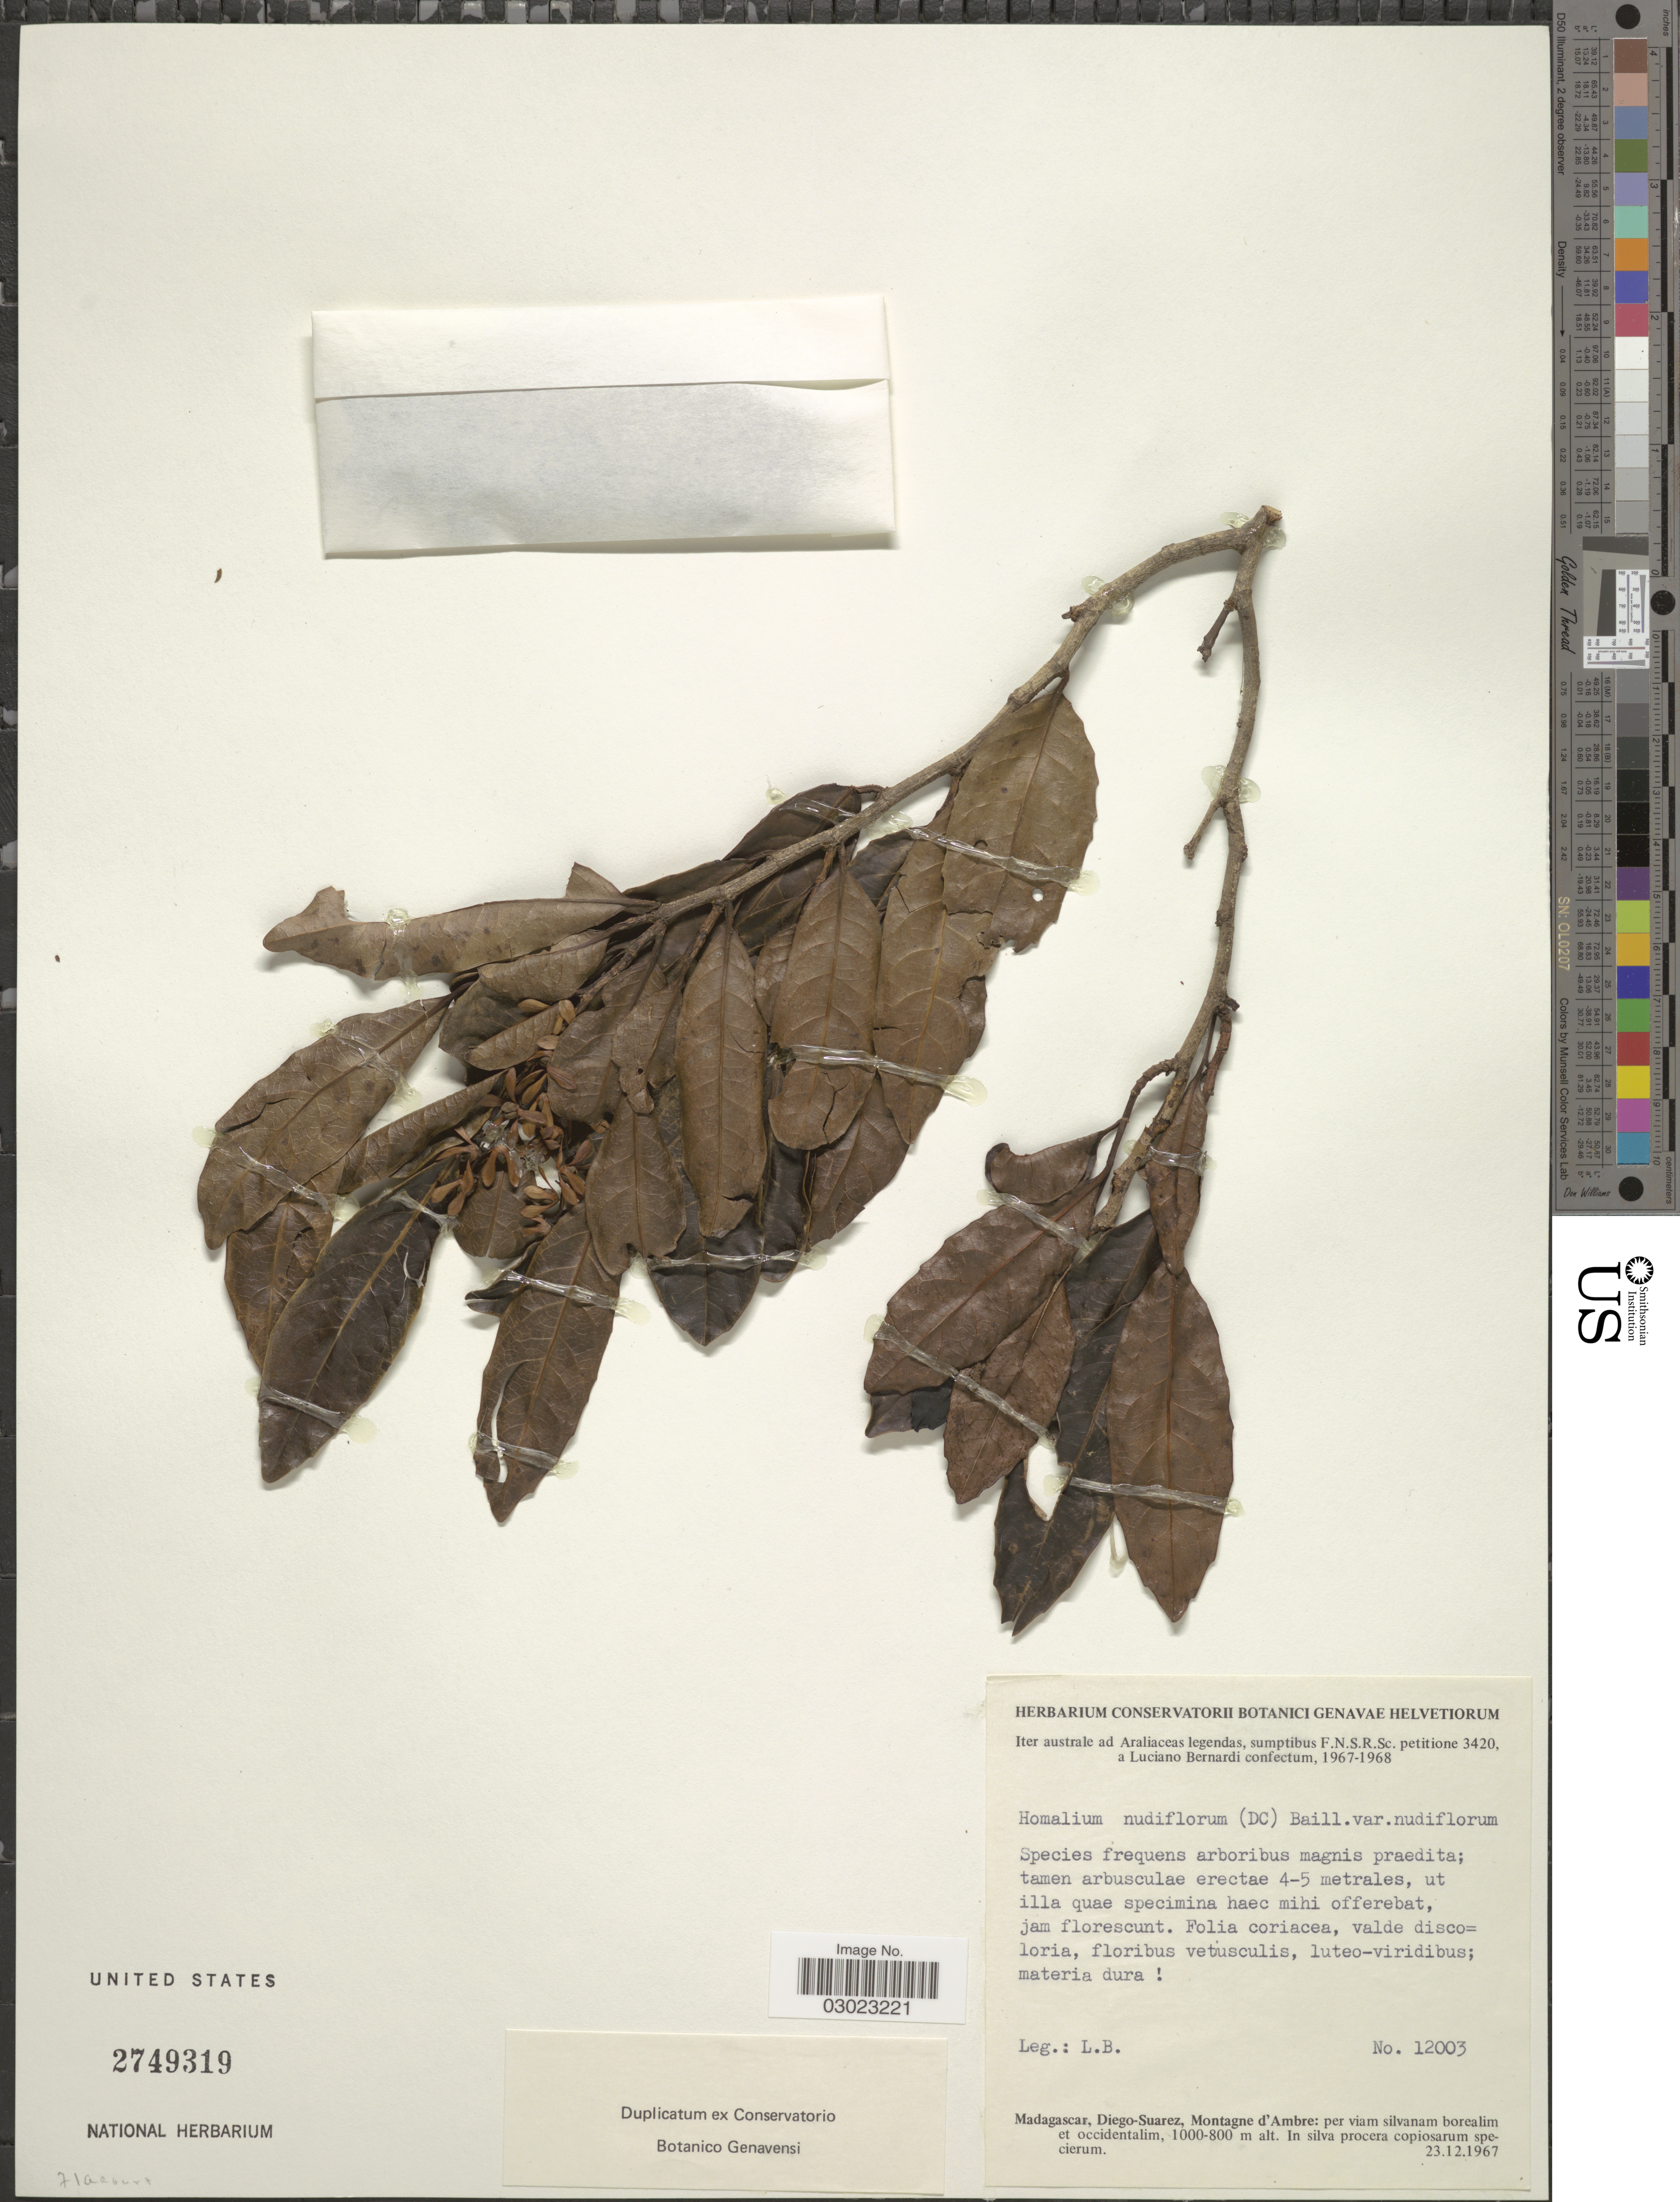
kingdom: Plantae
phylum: Tracheophyta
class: Magnoliopsida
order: Malpighiales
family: Salicaceae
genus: Homalium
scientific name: Homalium nudiflorum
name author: (DC.) Baill.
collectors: L. Bernardi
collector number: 12003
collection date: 1967-12-23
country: Madagascar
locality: Iter australe ar Araliaceas legendas [unsure placement] Diego-Suarez, Montagne d'Ambre: per viam silvanam borealim et occidentalim. In silva procera copiosarum specierum.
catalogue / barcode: US 2749319